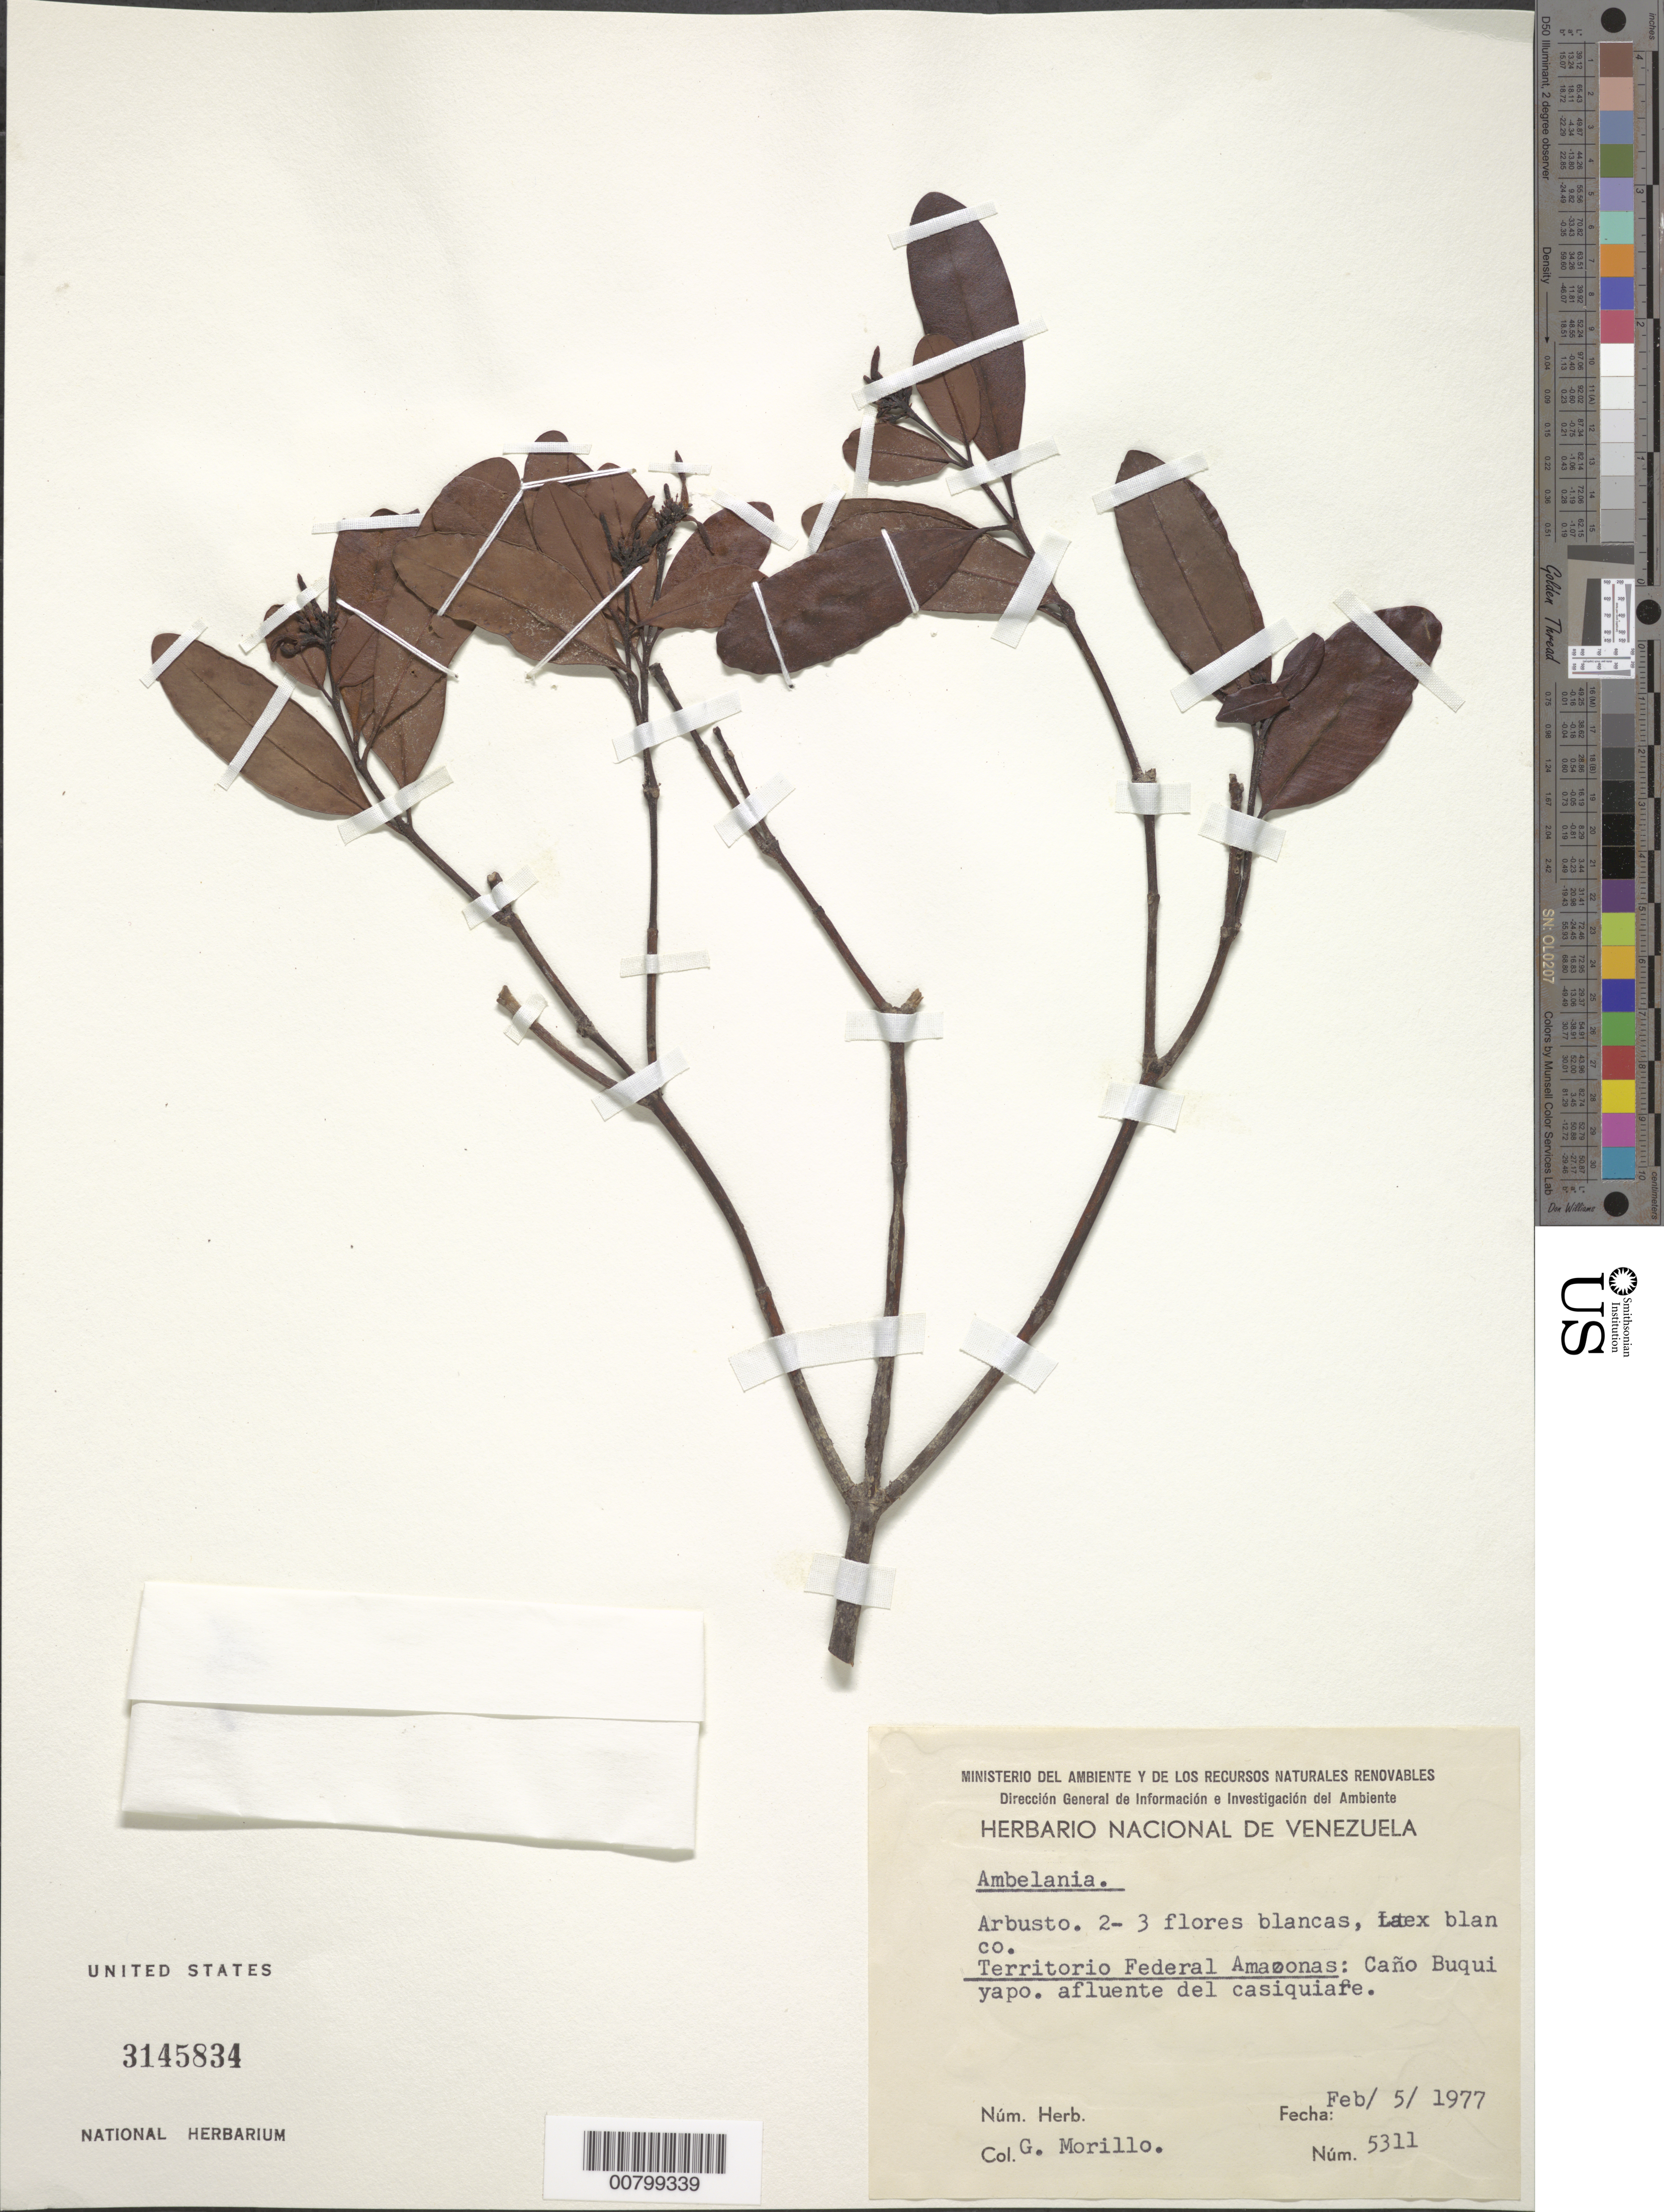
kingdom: Plantae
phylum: Tracheophyta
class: Magnoliopsida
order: Gentianales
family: Apocynaceae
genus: Ambelania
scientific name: Ambelania sp.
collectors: G. Morillo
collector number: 5311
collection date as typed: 5-Feb-77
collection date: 1977-02-05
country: Venezuela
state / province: Amazonas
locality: Caño Buqui-yapo, afluente del Casiquiare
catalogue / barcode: US 3145834